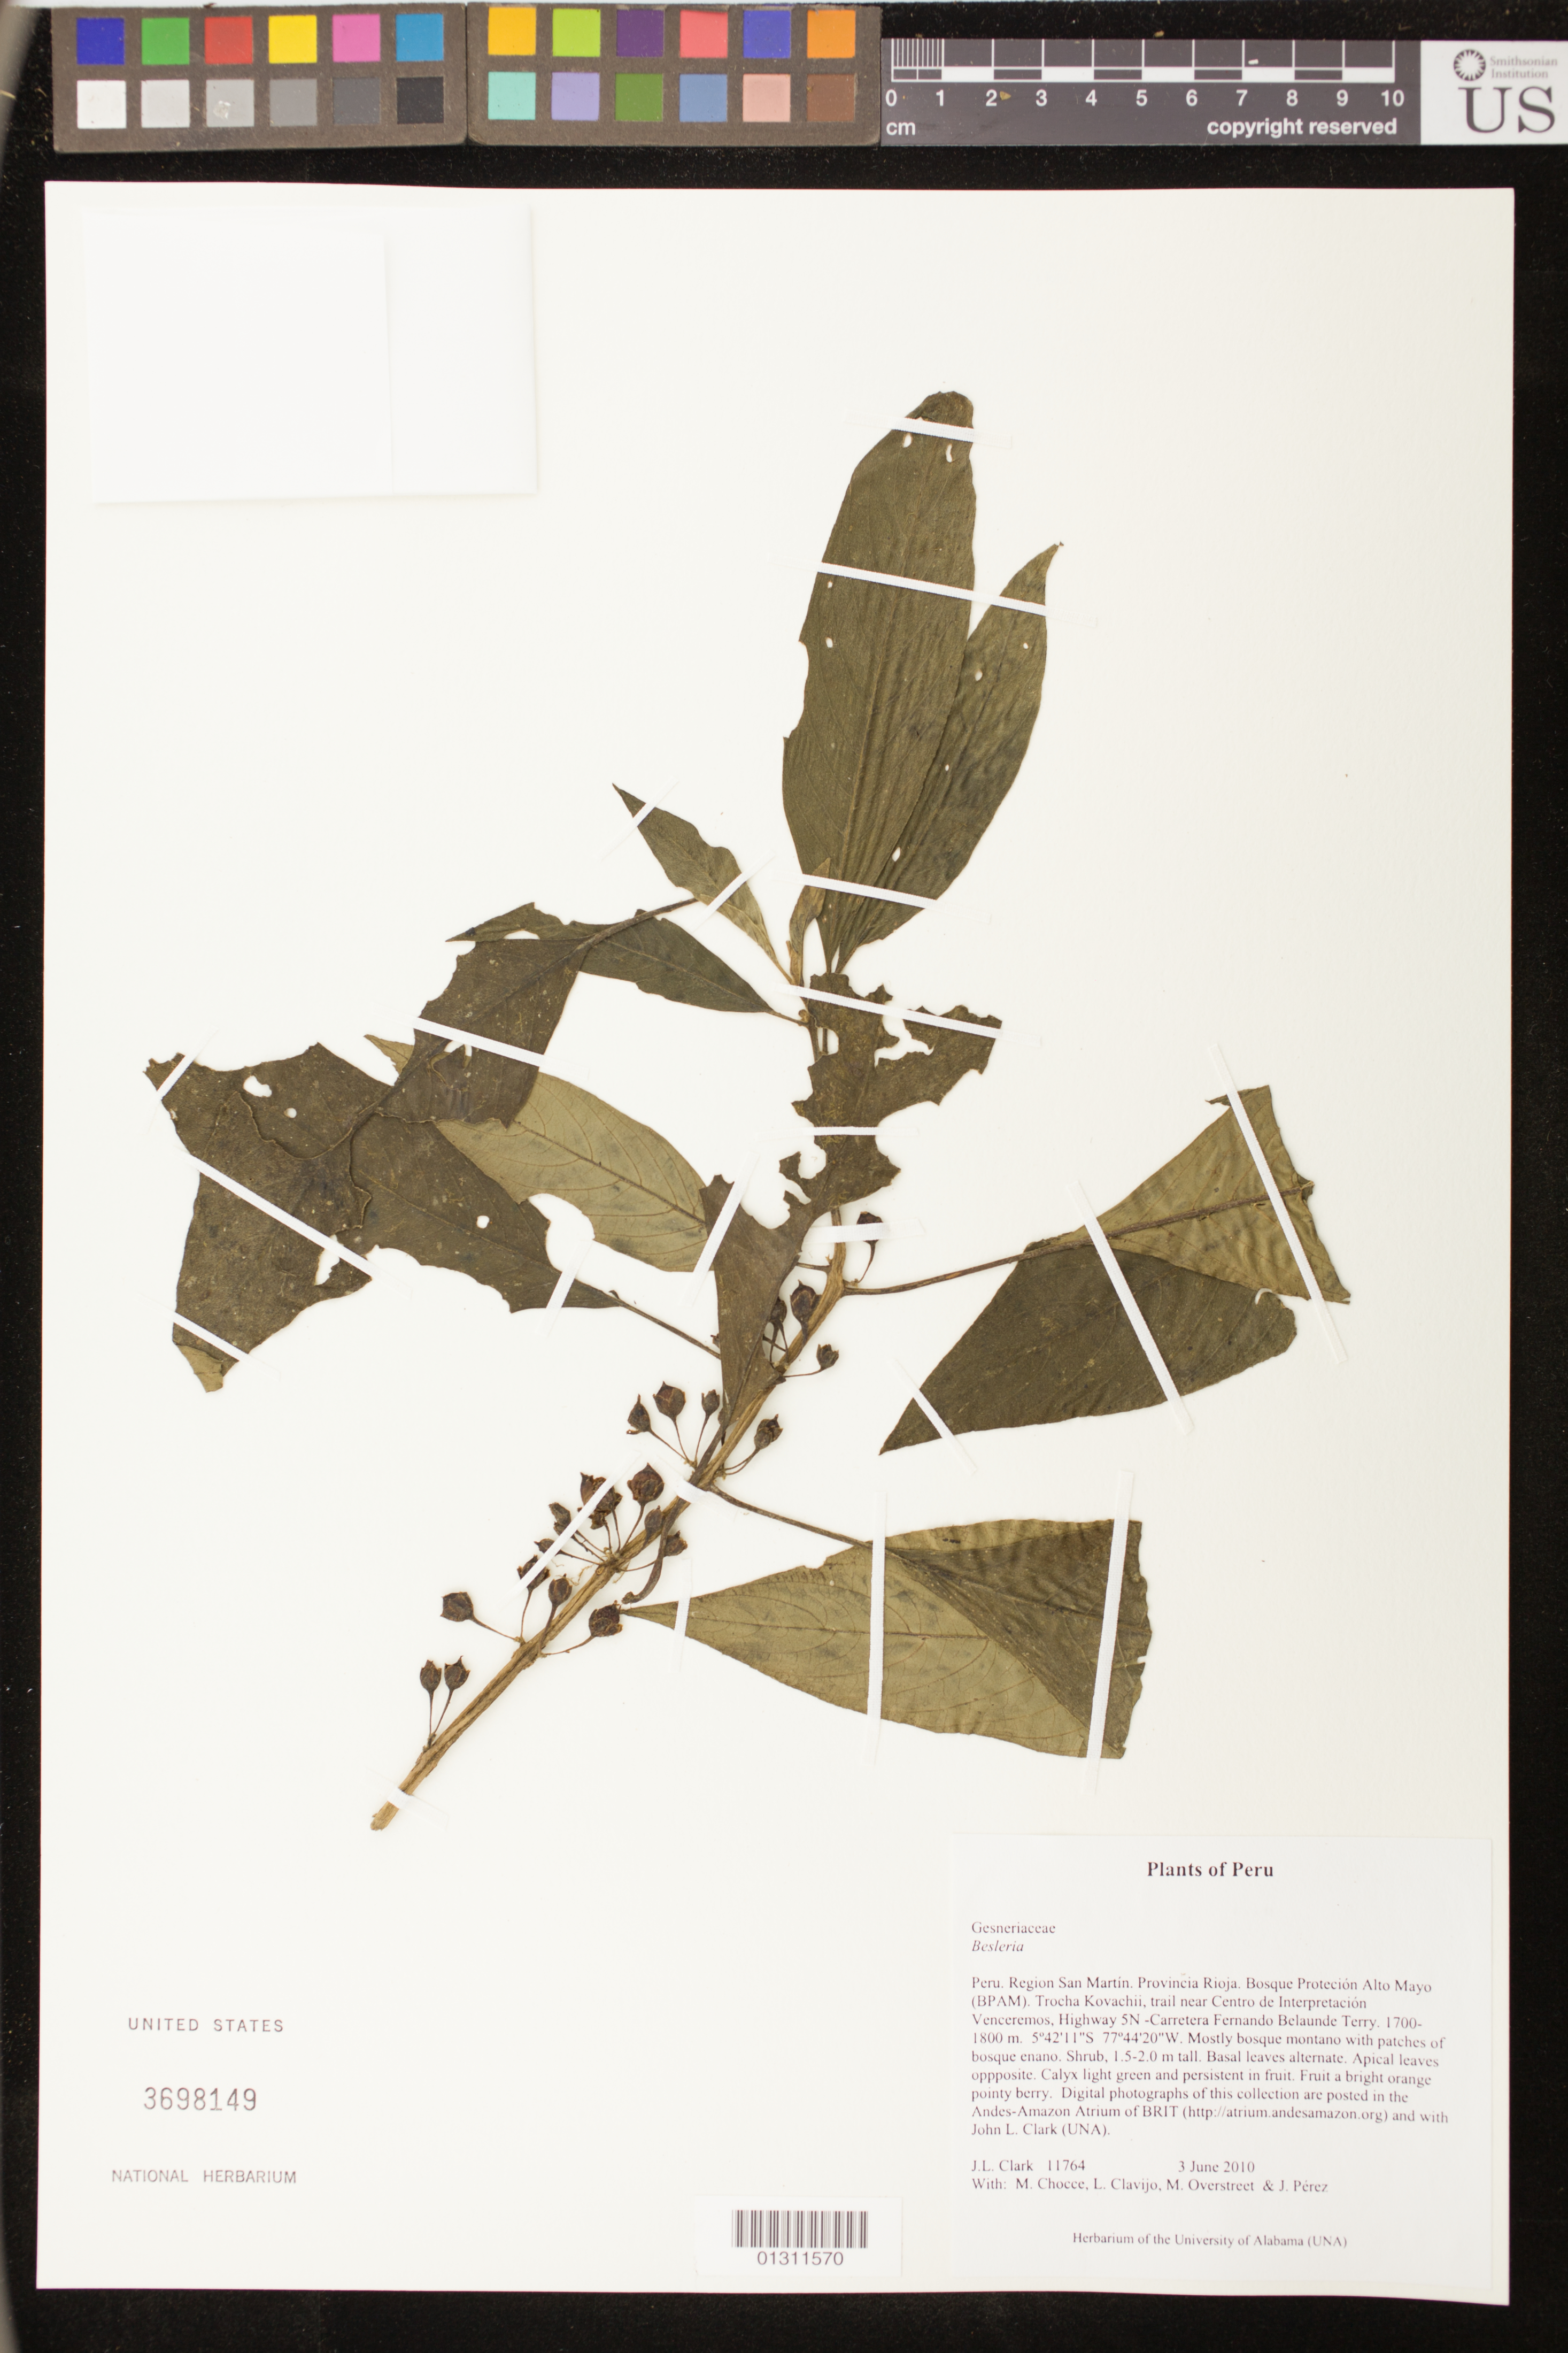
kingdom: Plantae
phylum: Tracheophyta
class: Magnoliopsida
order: Lamiales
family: Gesneriaceae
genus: Besleria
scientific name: Besleria sp.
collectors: J. L. Clark, M. Chocce, L. Clavijo, M. Overstreet & J. Perez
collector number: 11764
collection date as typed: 03 Jun 2010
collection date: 2010-06-03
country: Peru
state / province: San Martín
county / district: Rioja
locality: Region San Martin, Bosque Protecion Alto Mayo (BPAM). Trocha Kovachii, trail near Centro de Interpretacion Venceremos, Highway 5N-Carretera Fernando Belaunde Terry.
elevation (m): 1700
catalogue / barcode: US 3698149